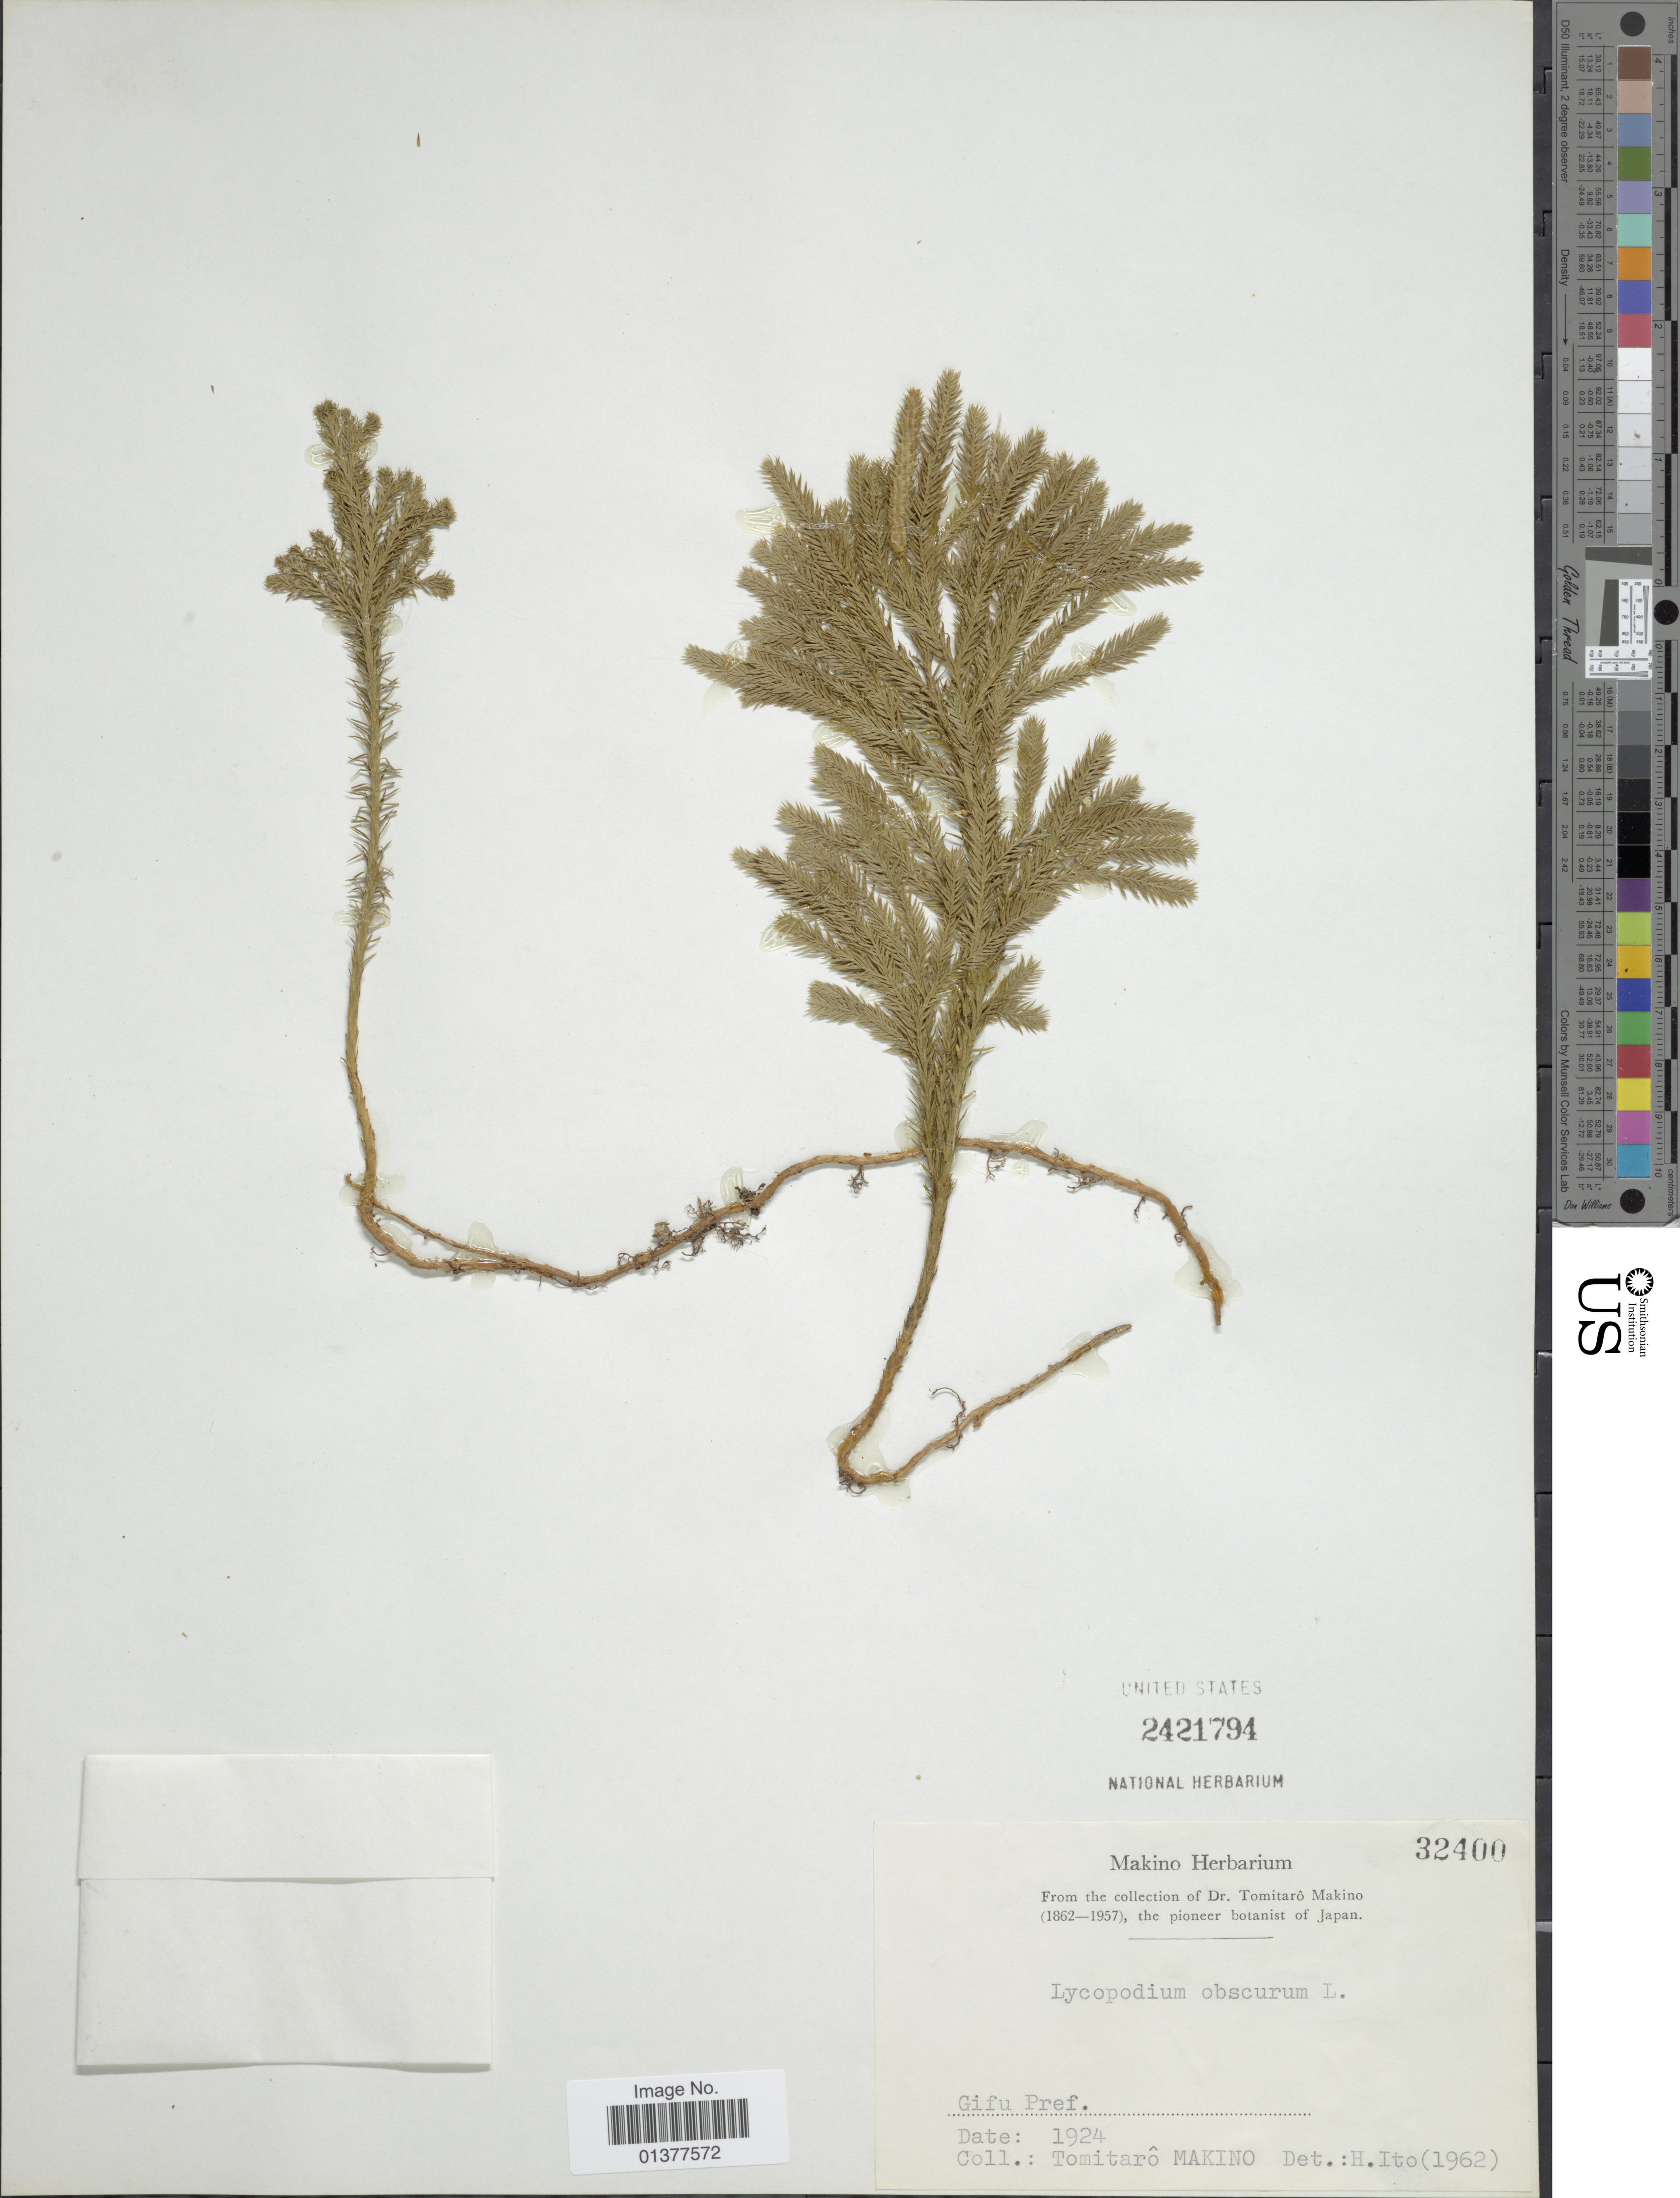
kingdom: Plantae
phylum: Tracheophyta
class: Lycopodiopsida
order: Lycopodiales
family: Lycopodiaceae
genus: Dendrolycopodium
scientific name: Dendrolycopodium obscurum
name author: (L.) A. Haines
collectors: T. Makino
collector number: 32400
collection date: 1924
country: Japan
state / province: Gihu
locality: Gifu pref.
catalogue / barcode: US 2421794